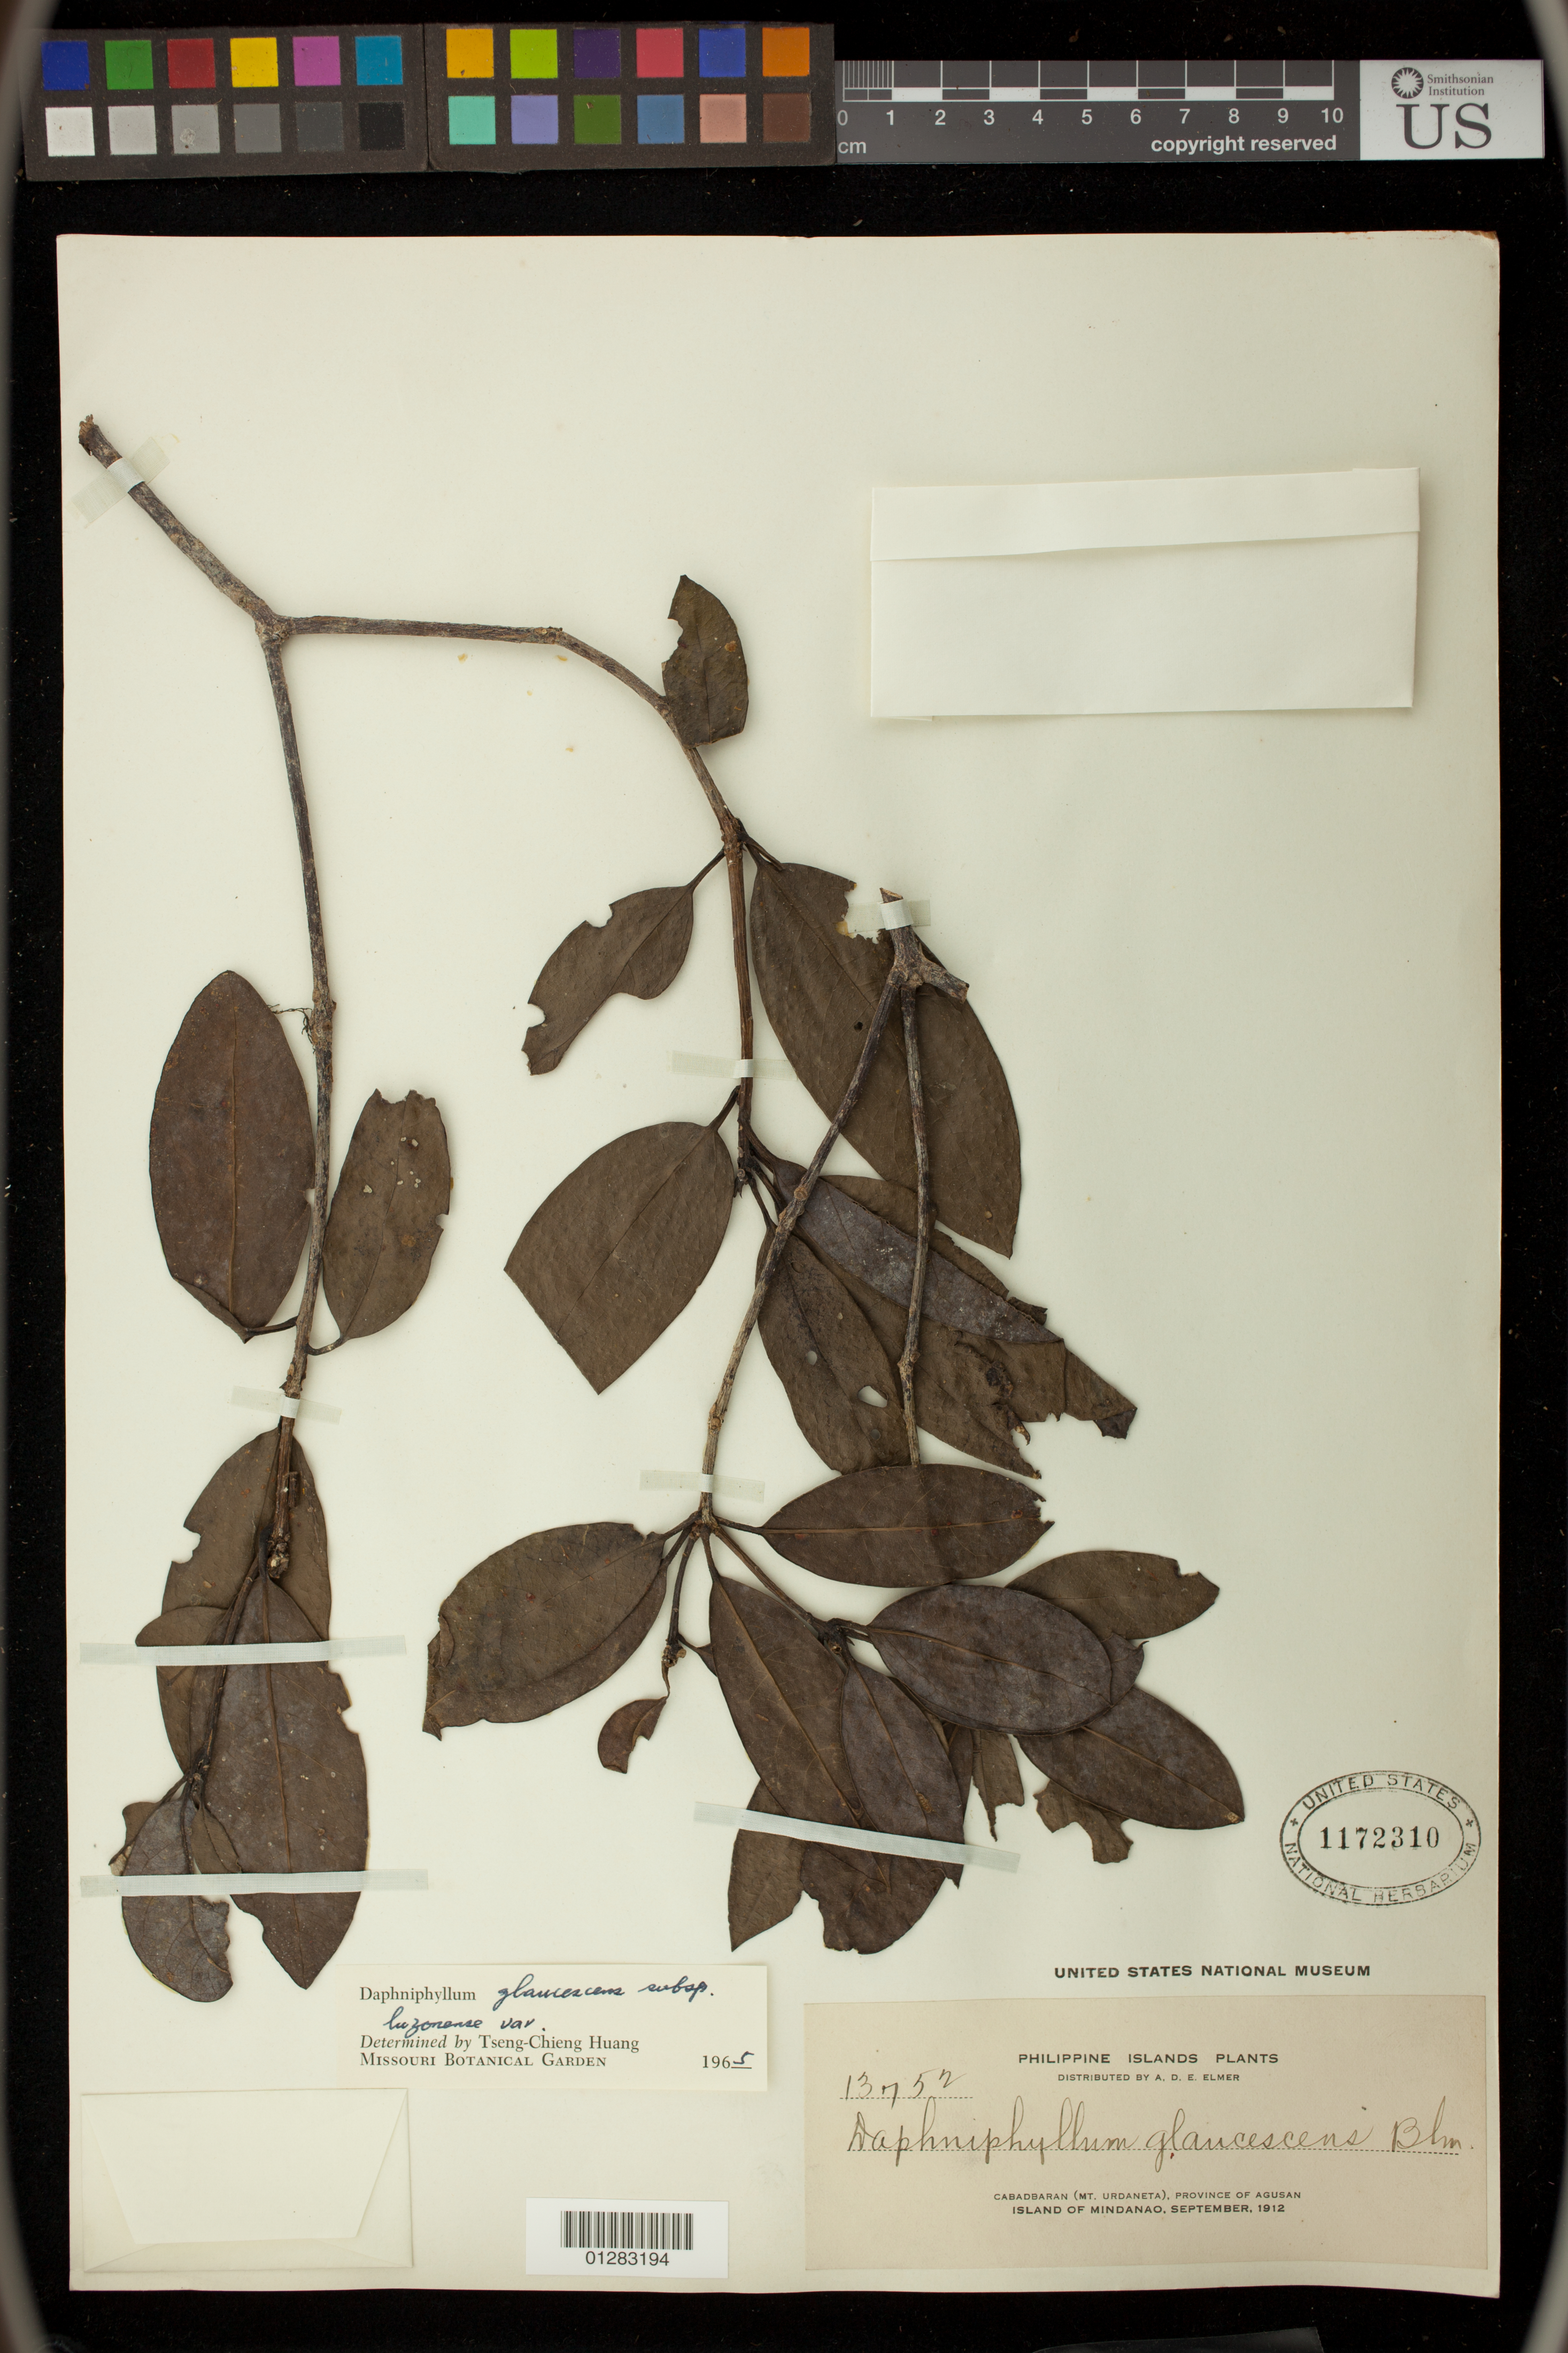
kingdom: Plantae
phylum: Tracheophyta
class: Magnoliopsida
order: Saxifragales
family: Daphniphyllaceae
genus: Daphniphyllum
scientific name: Daphniphyllum glaucescens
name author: Blume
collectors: A. D. E. Elmer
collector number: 13752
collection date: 1912-09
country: Philippines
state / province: Caraga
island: Mindanao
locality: Cabadbaran (Mt. Urdaneta), Province of Agusan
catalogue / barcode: US 1172310